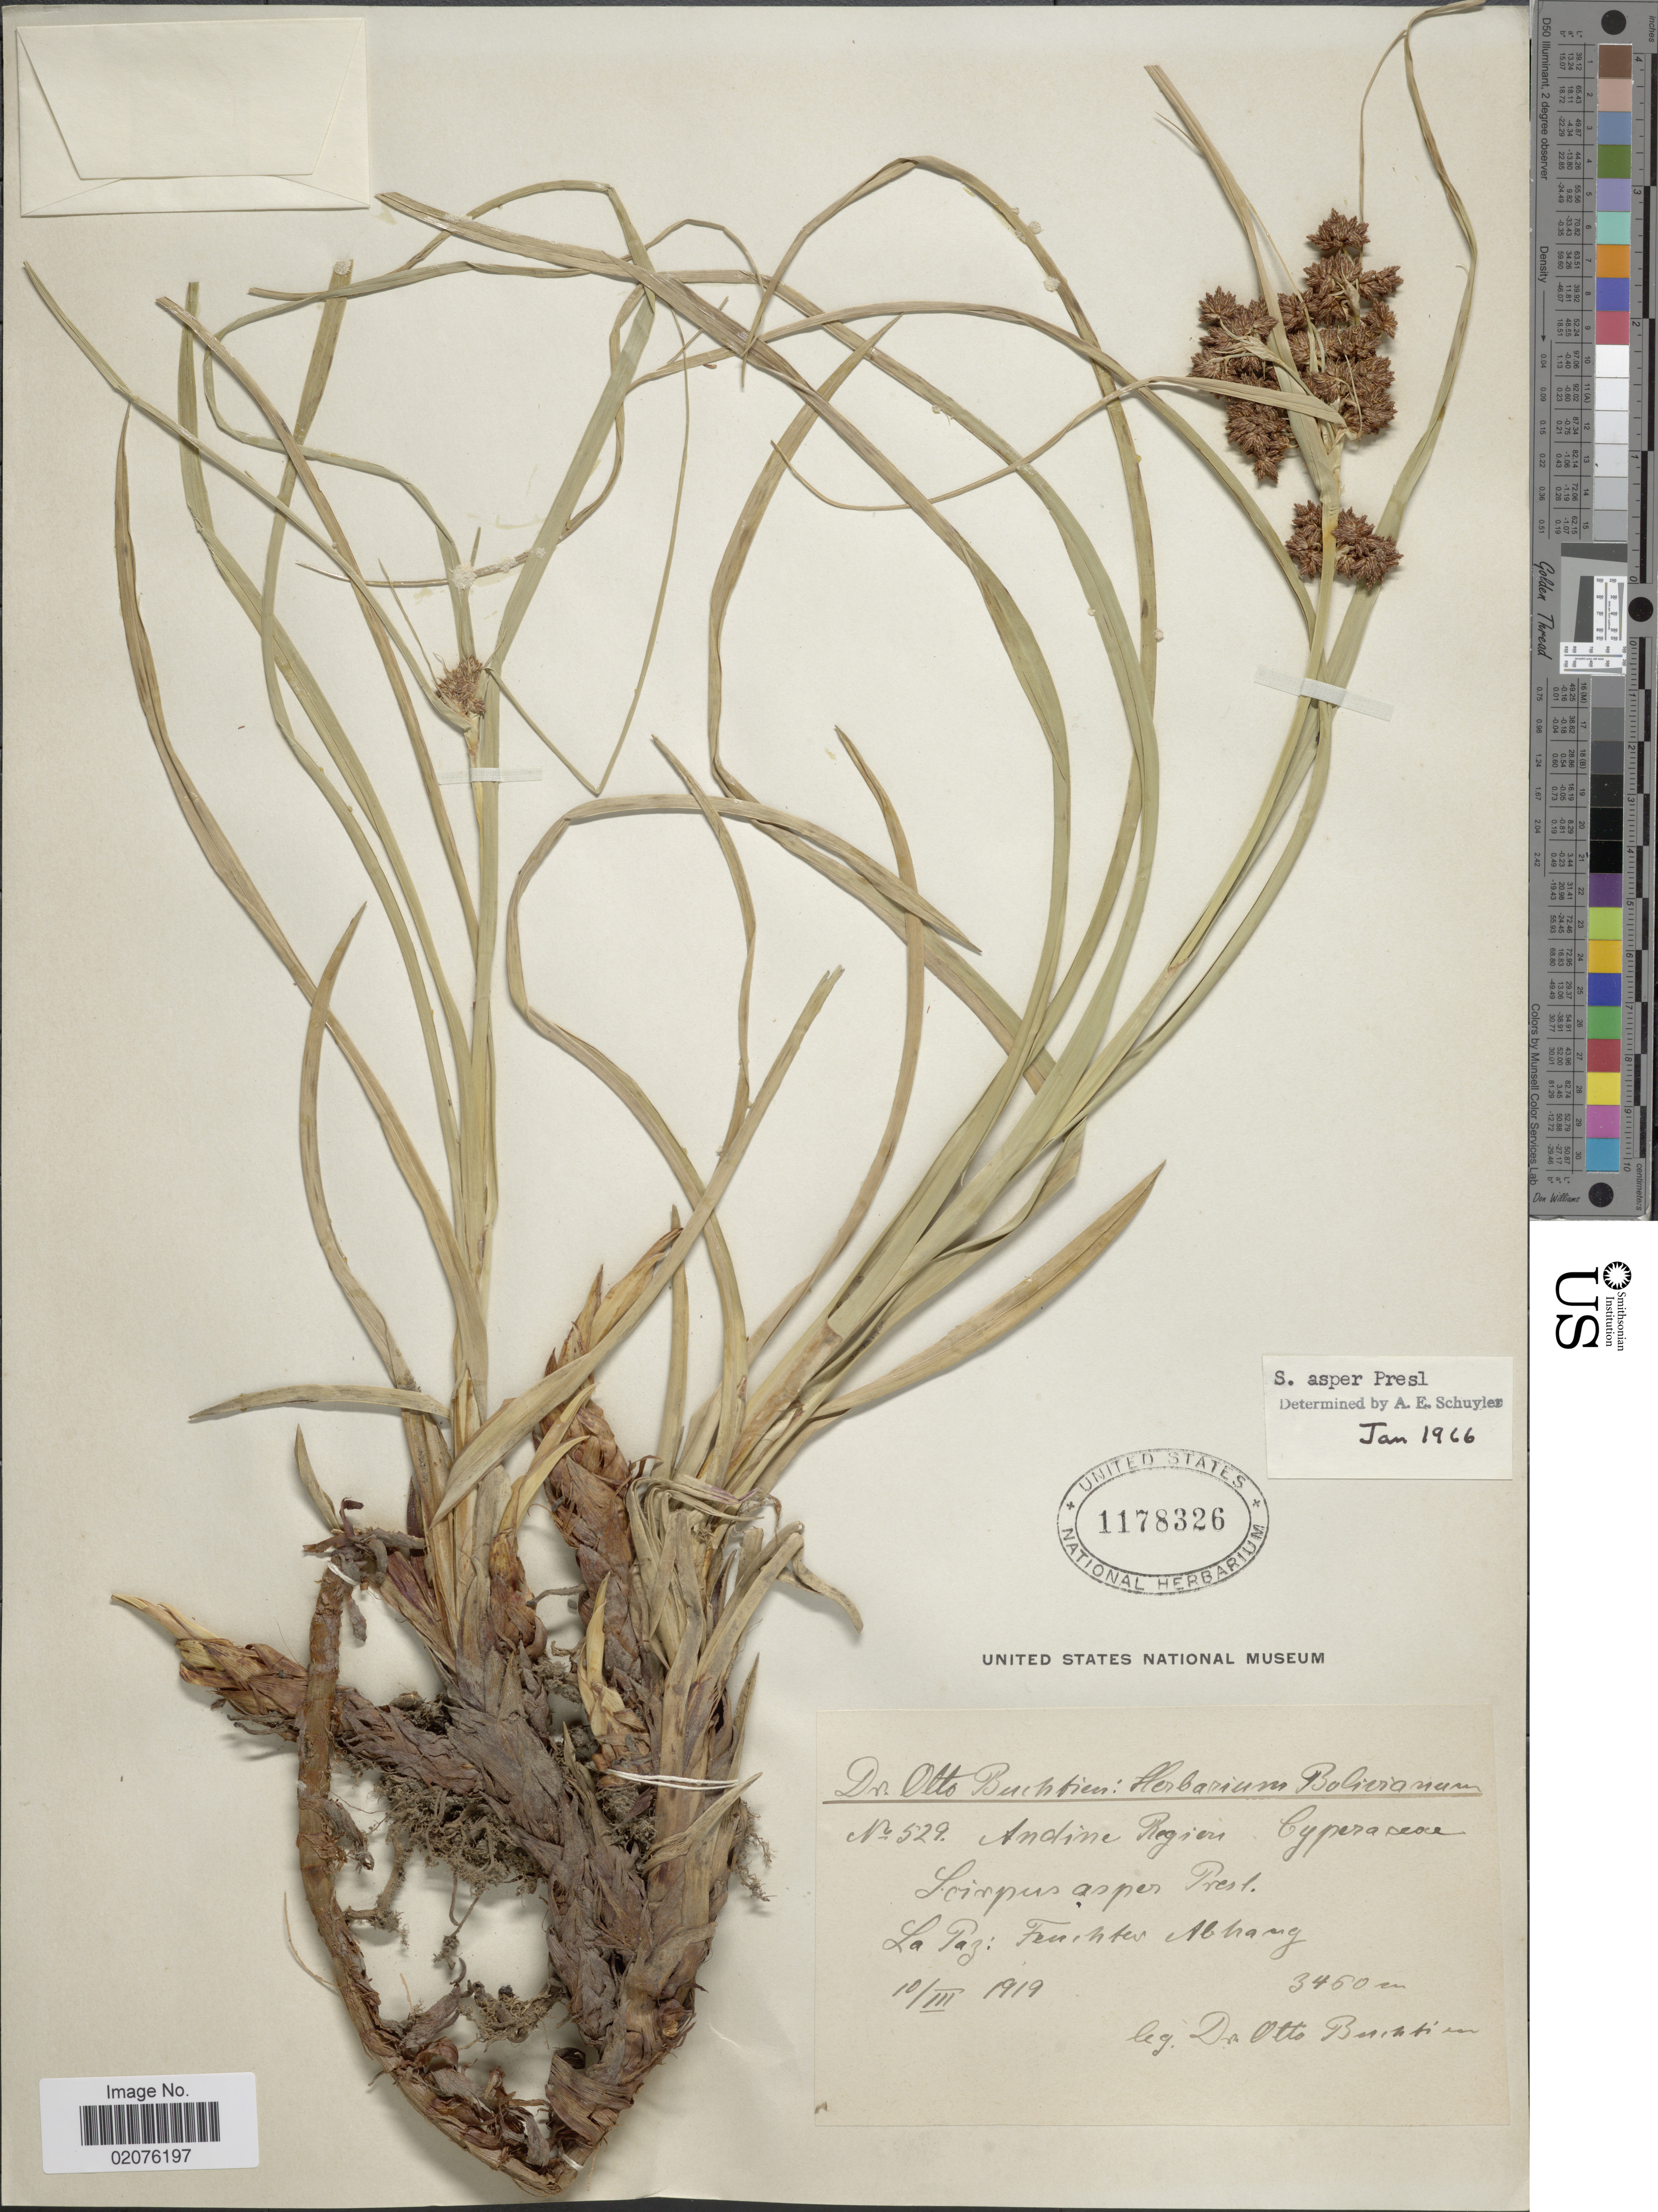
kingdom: Plantae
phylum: Tracheophyta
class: Liliopsida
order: Poales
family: Cyperaceae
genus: Rhodoscirpus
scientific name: Rhodoscirpus asper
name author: (J. Presl & C. Presl) Lév.-Bourret et al.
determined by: Strong, Mark T., (BOT), Smithsonian Institution - National Museum of Natural History (UNITED STATES)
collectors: O. Buchtien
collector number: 529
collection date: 1919-03-10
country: Bolivia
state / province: La Paz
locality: Andine Region.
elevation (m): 3460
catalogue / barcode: US 1178326